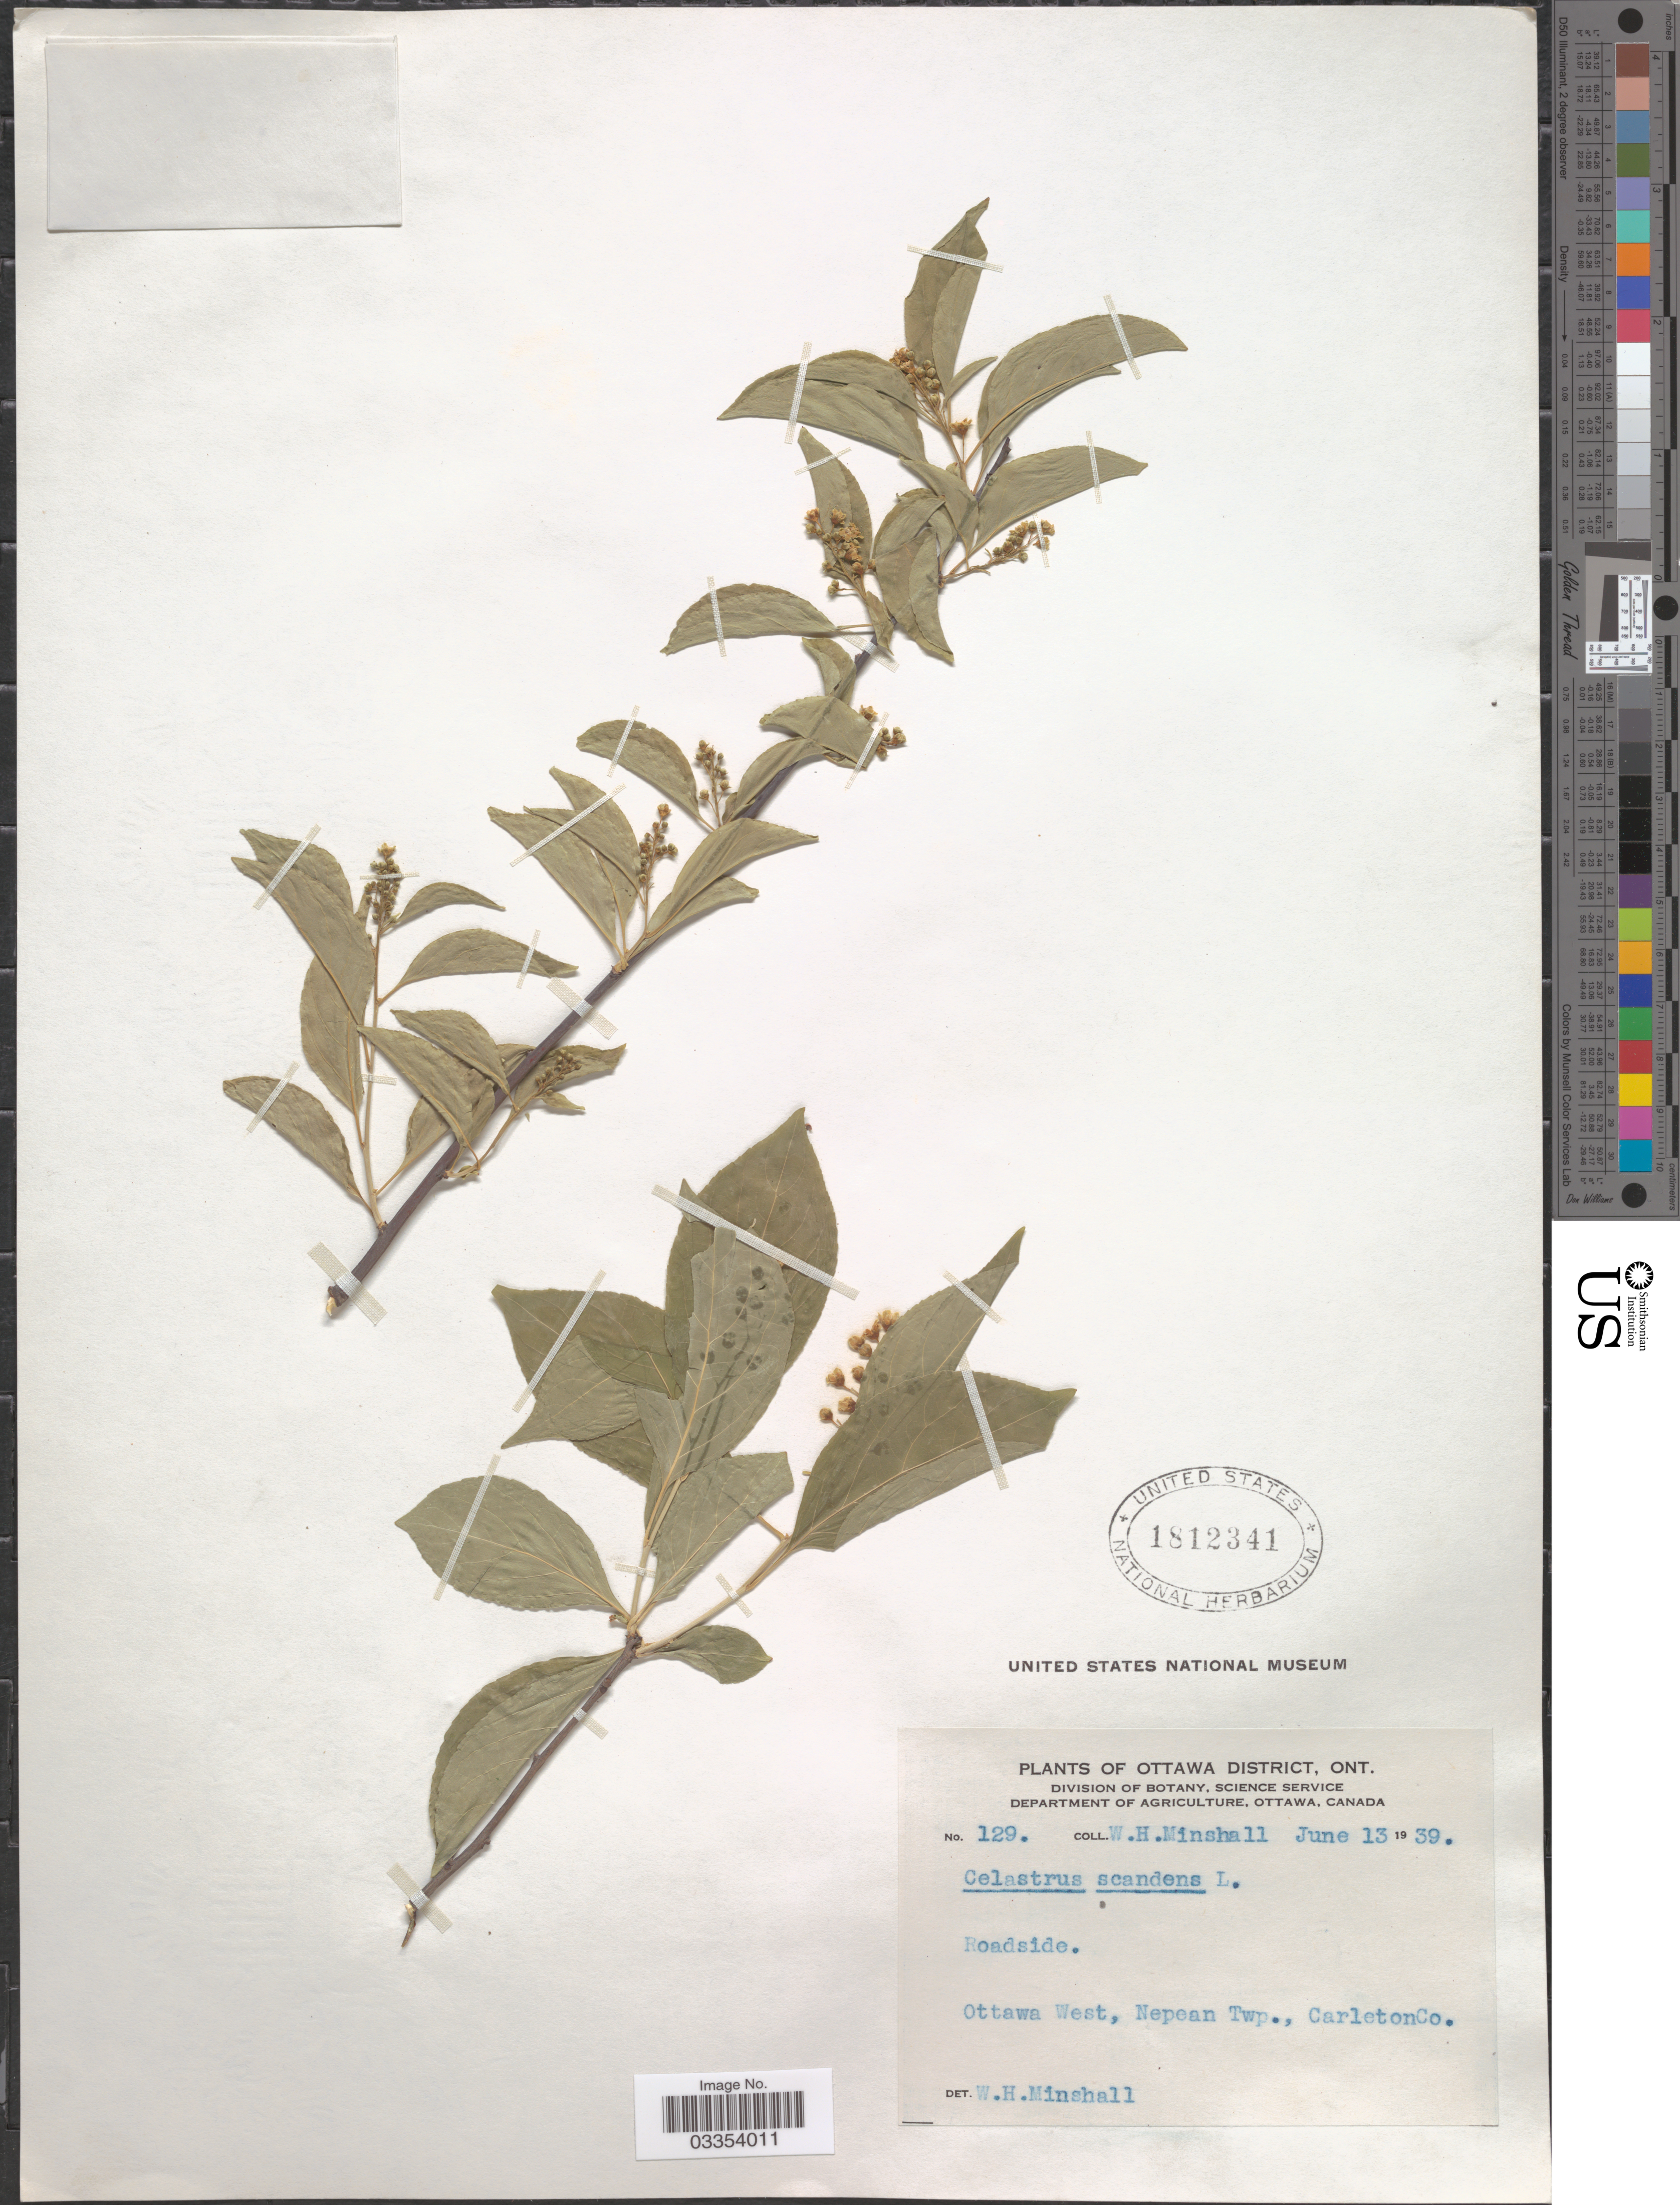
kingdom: Plantae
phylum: Tracheophyta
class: Magnoliopsida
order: Celastrales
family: Celastraceae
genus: Celastrus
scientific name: Celastrus scandens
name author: L.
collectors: W. Minshall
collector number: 129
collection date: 1939-06-13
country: Canada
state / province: Ontario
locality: Ottawa District. Roadside. Ottawa West, Nepean Twp., CaletonCo.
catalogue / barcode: US 1812341